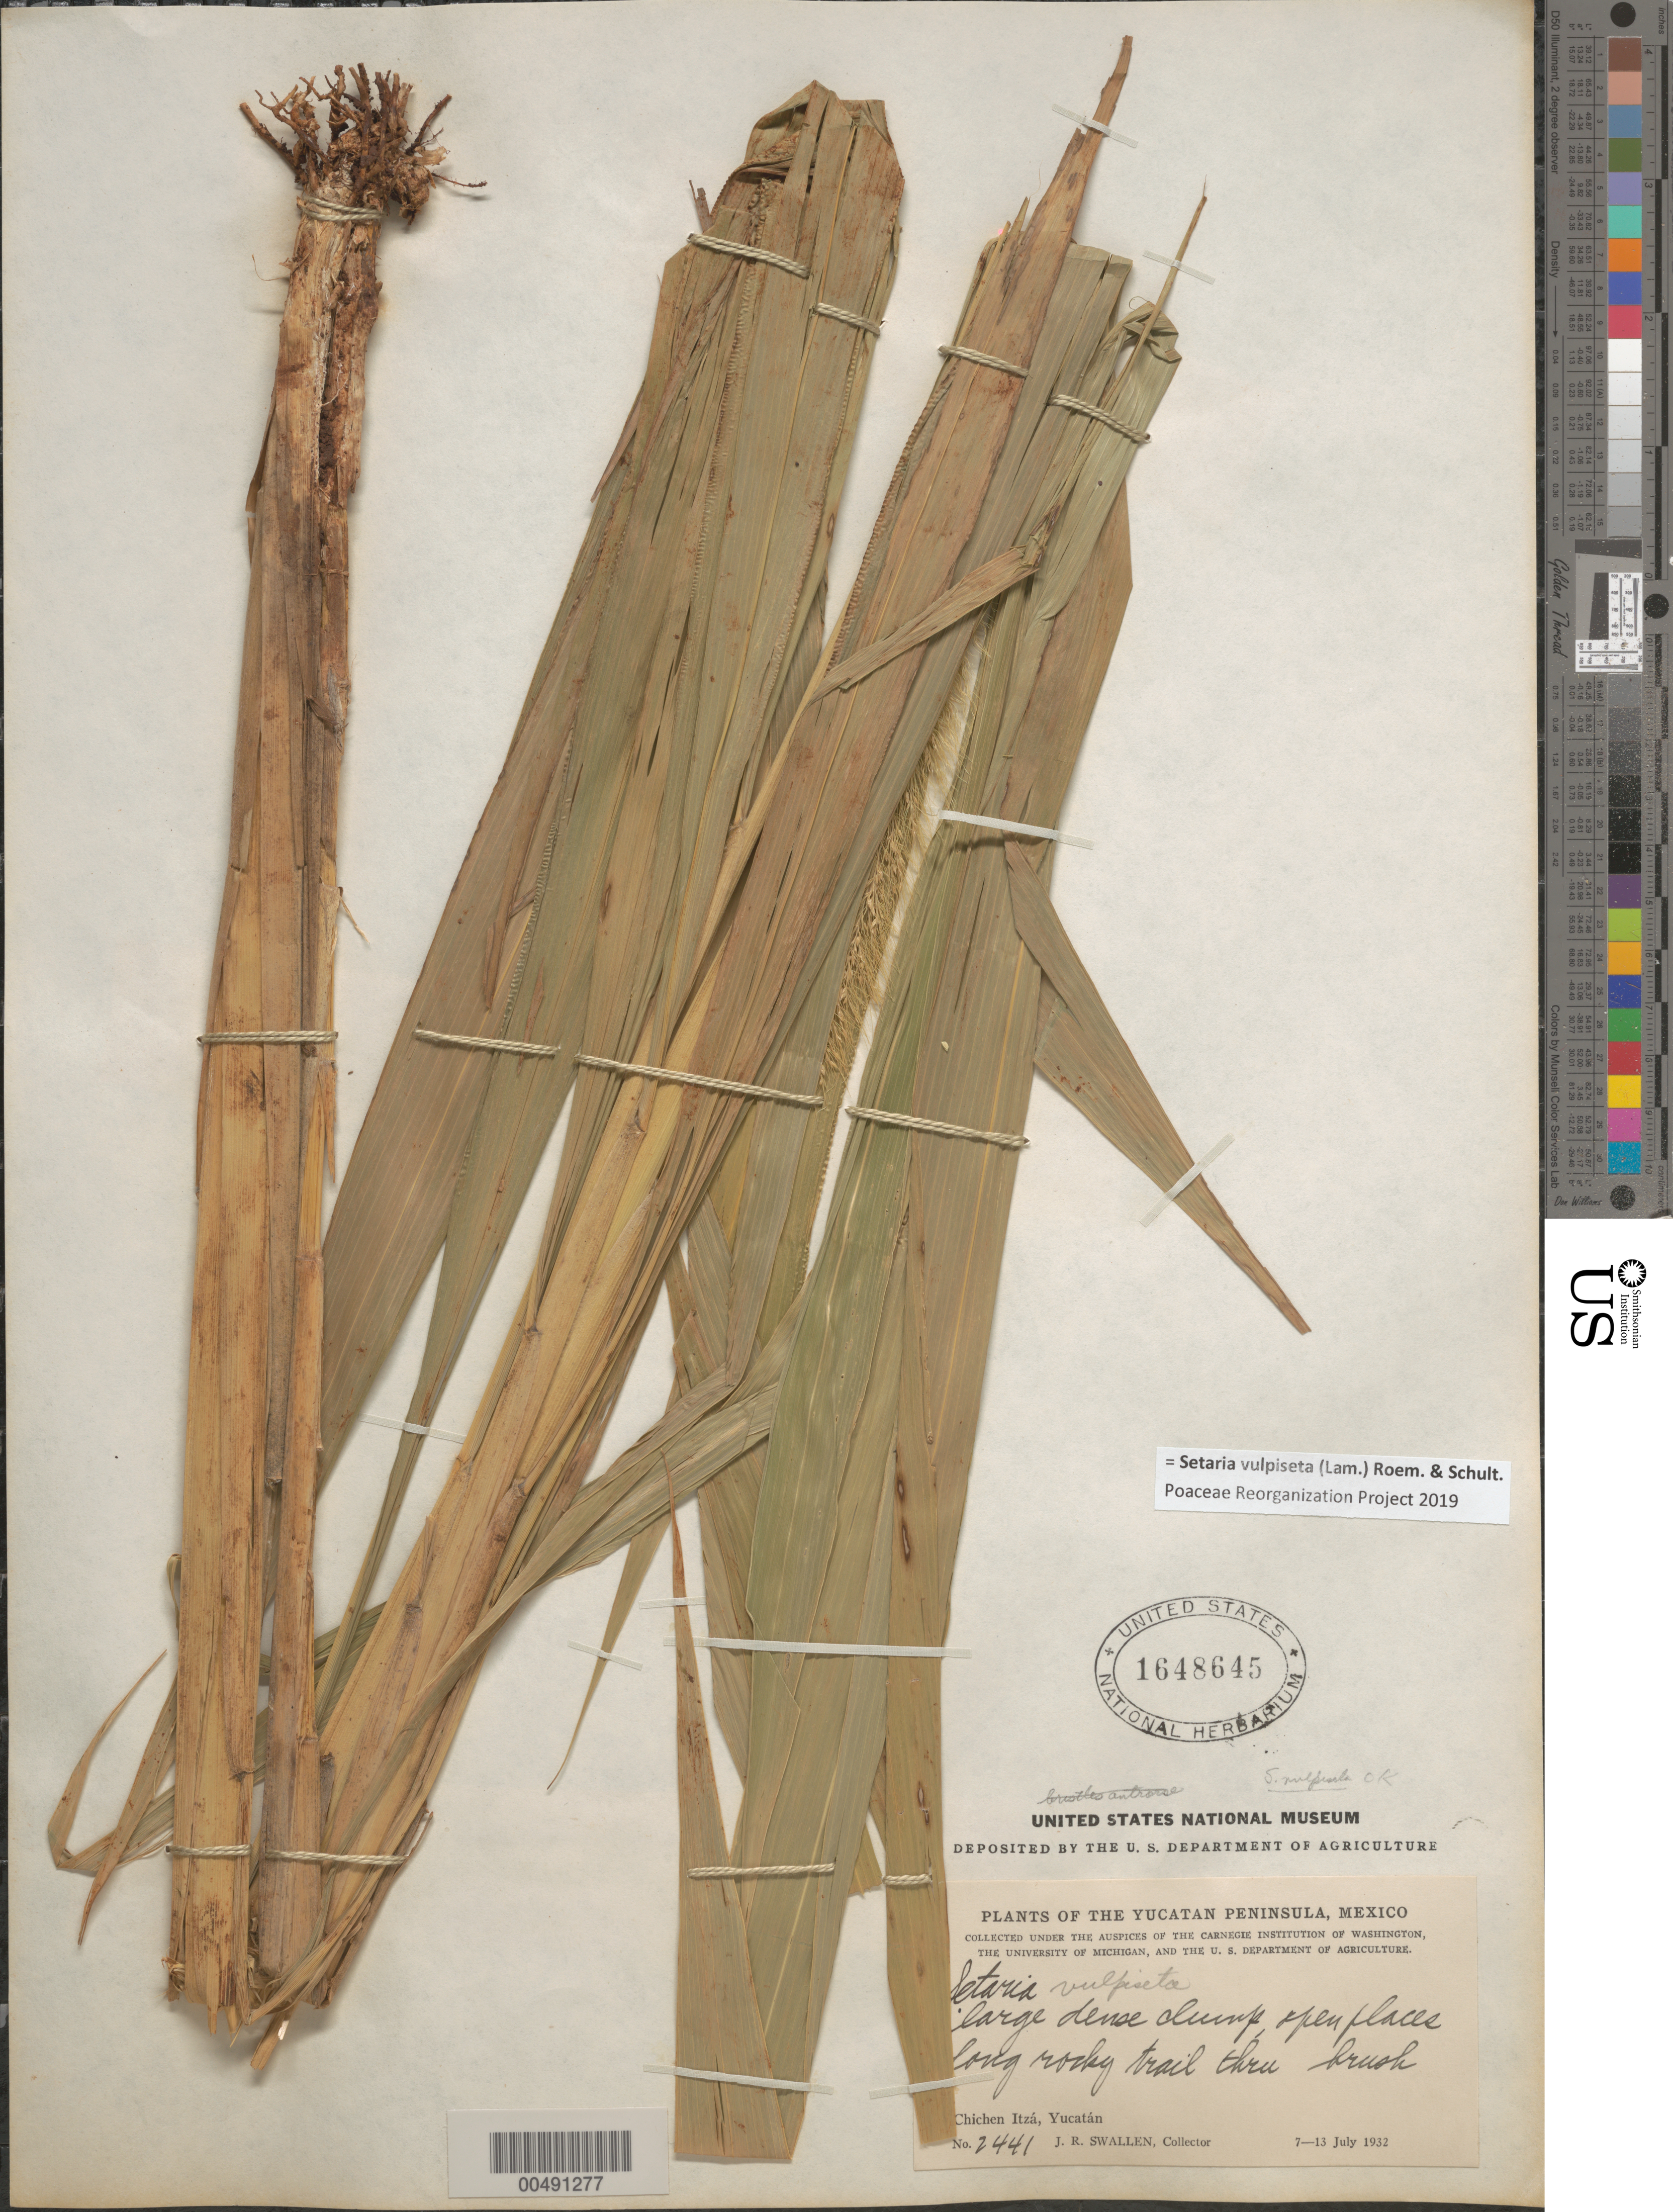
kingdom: Plantae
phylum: Tracheophyta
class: Liliopsida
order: Poales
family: Poaceae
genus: Setaria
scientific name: Setaria vulpiseta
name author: (Lam.) Roem. & Schult.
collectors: J. R. Swallen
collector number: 2441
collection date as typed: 7 Jul 1932 to 13 Jul 1932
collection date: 1932-07-07/1932-07-13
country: Mexico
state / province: Yucatan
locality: Chichen Itzá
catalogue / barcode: US 1648645